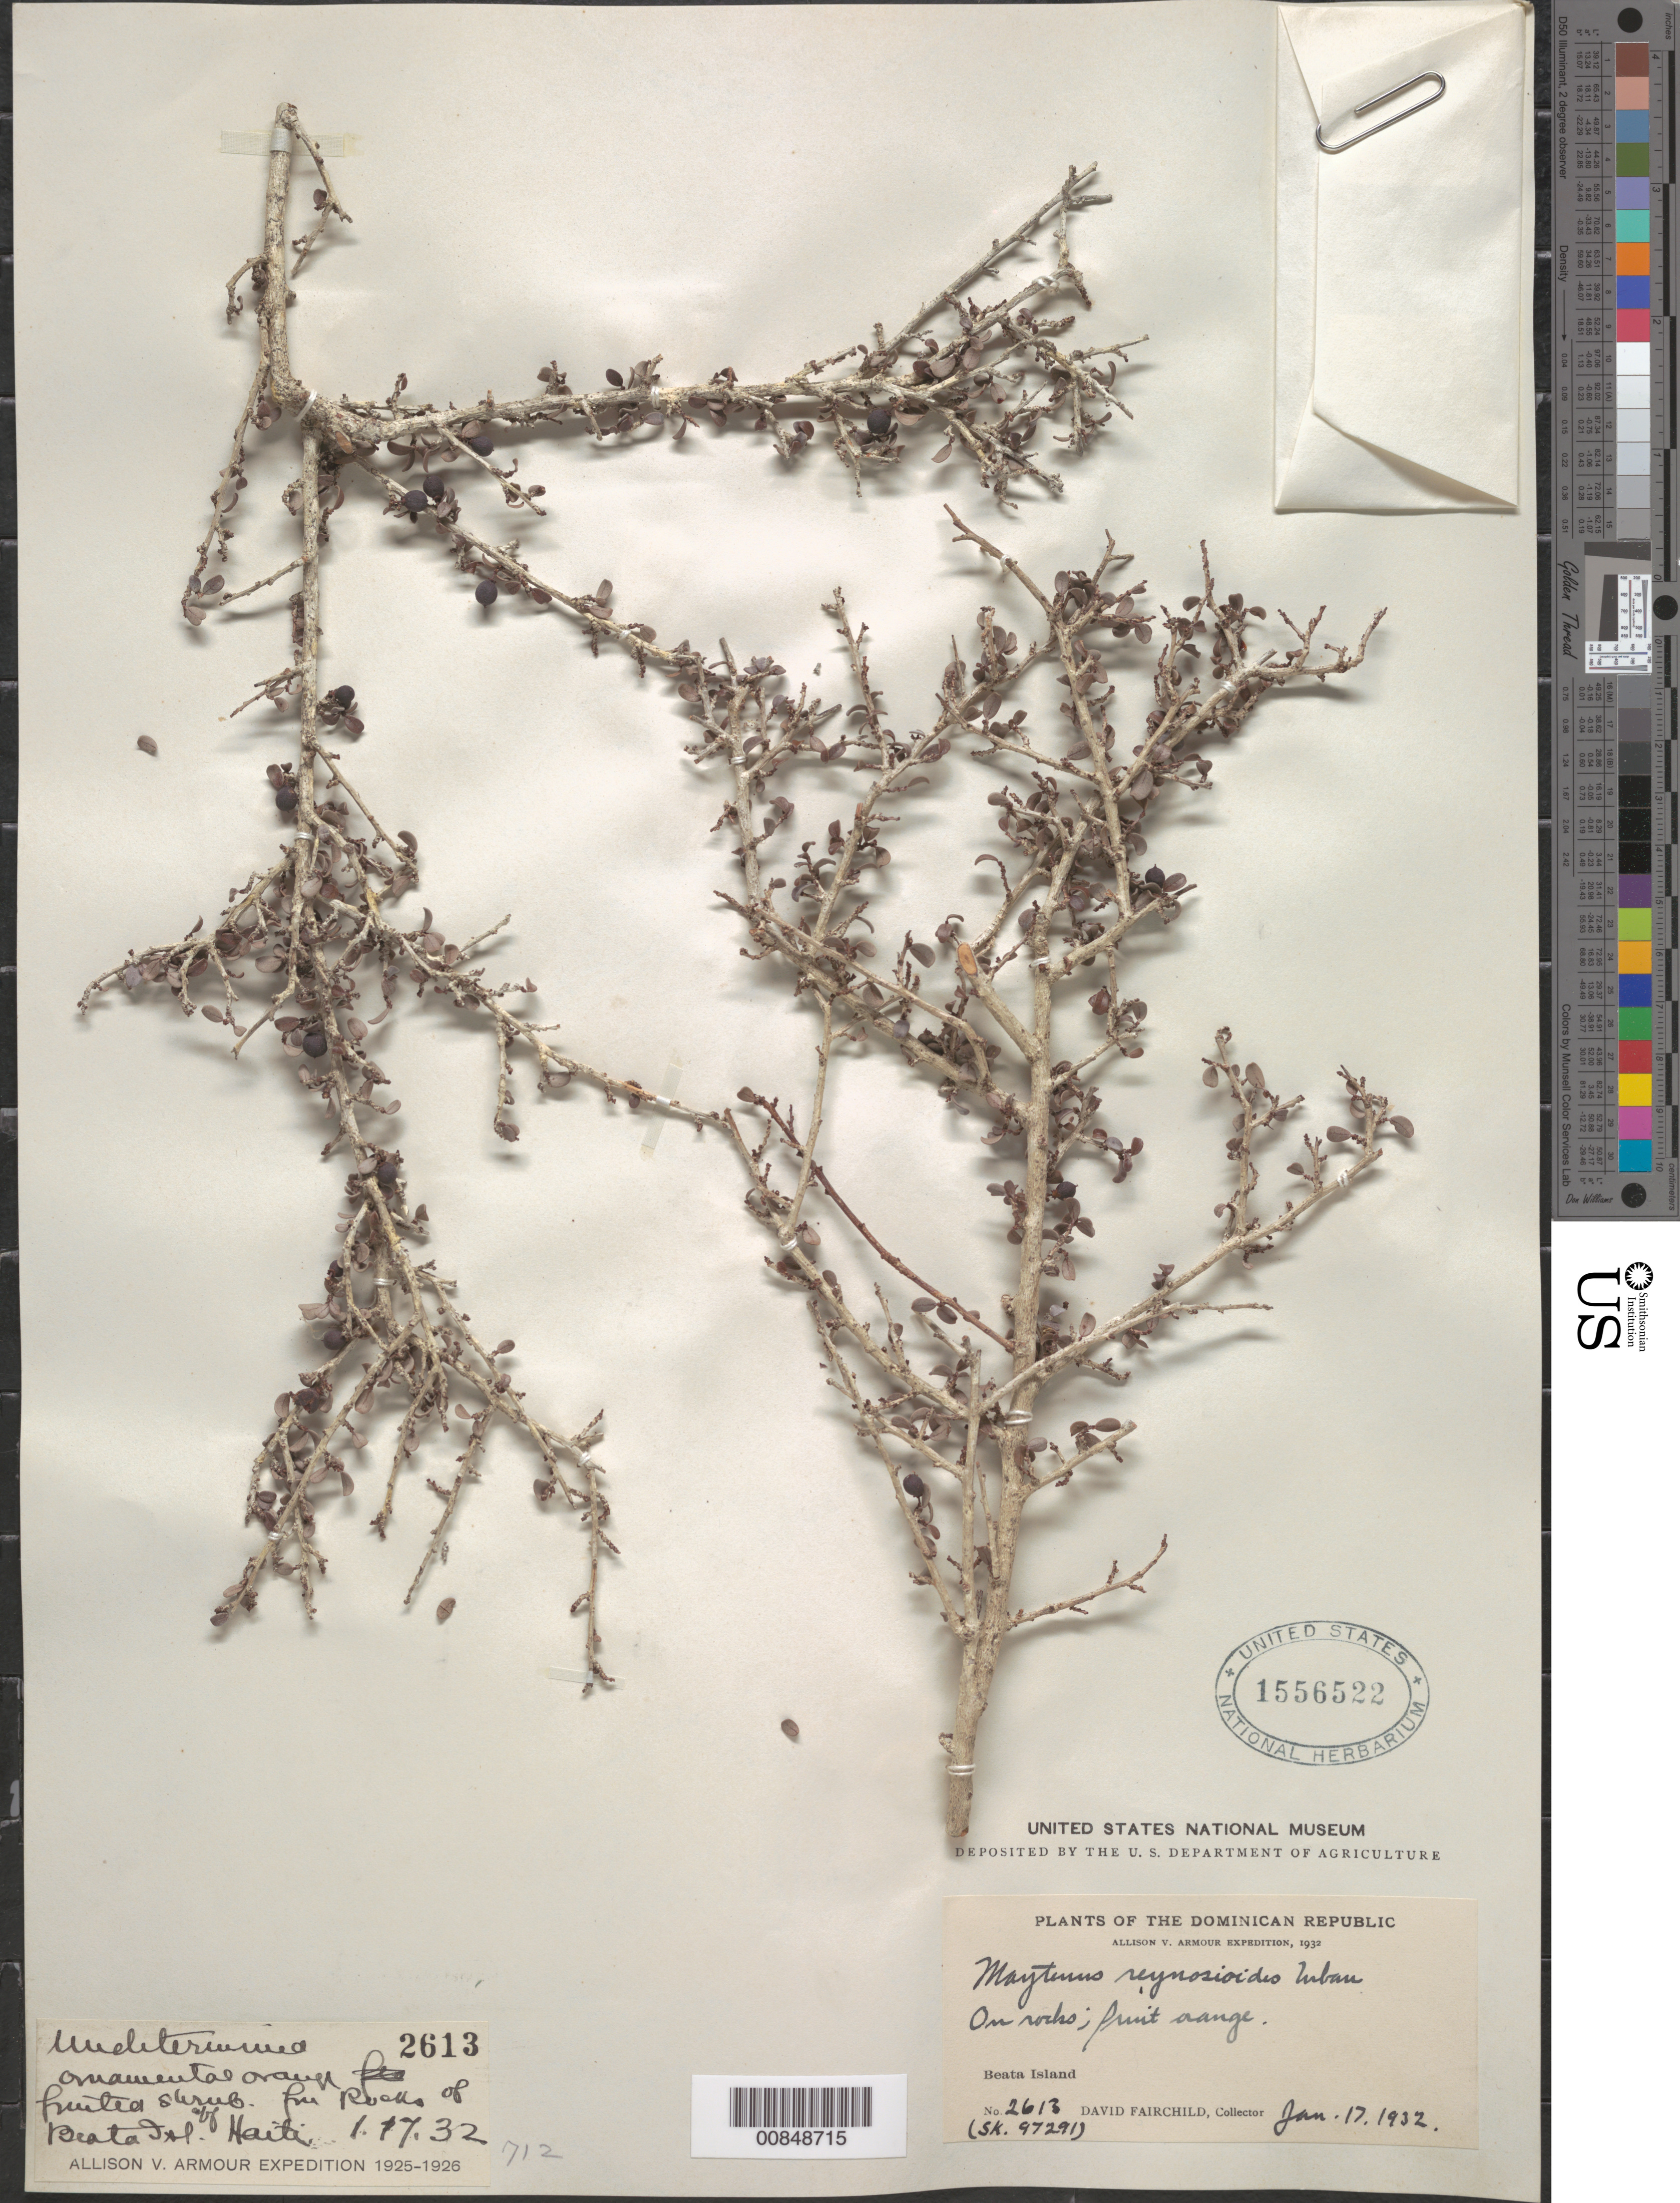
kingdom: Plantae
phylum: Tracheophyta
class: Magnoliopsida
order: Celastrales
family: Celastraceae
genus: Maytenus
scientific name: Maytenus reynosioides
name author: Urb.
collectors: D. Fairchild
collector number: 2613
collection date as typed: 17 Jan 1932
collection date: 1932-01-17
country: Dominican Republic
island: Isla Beata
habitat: On rocks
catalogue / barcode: US 1556522